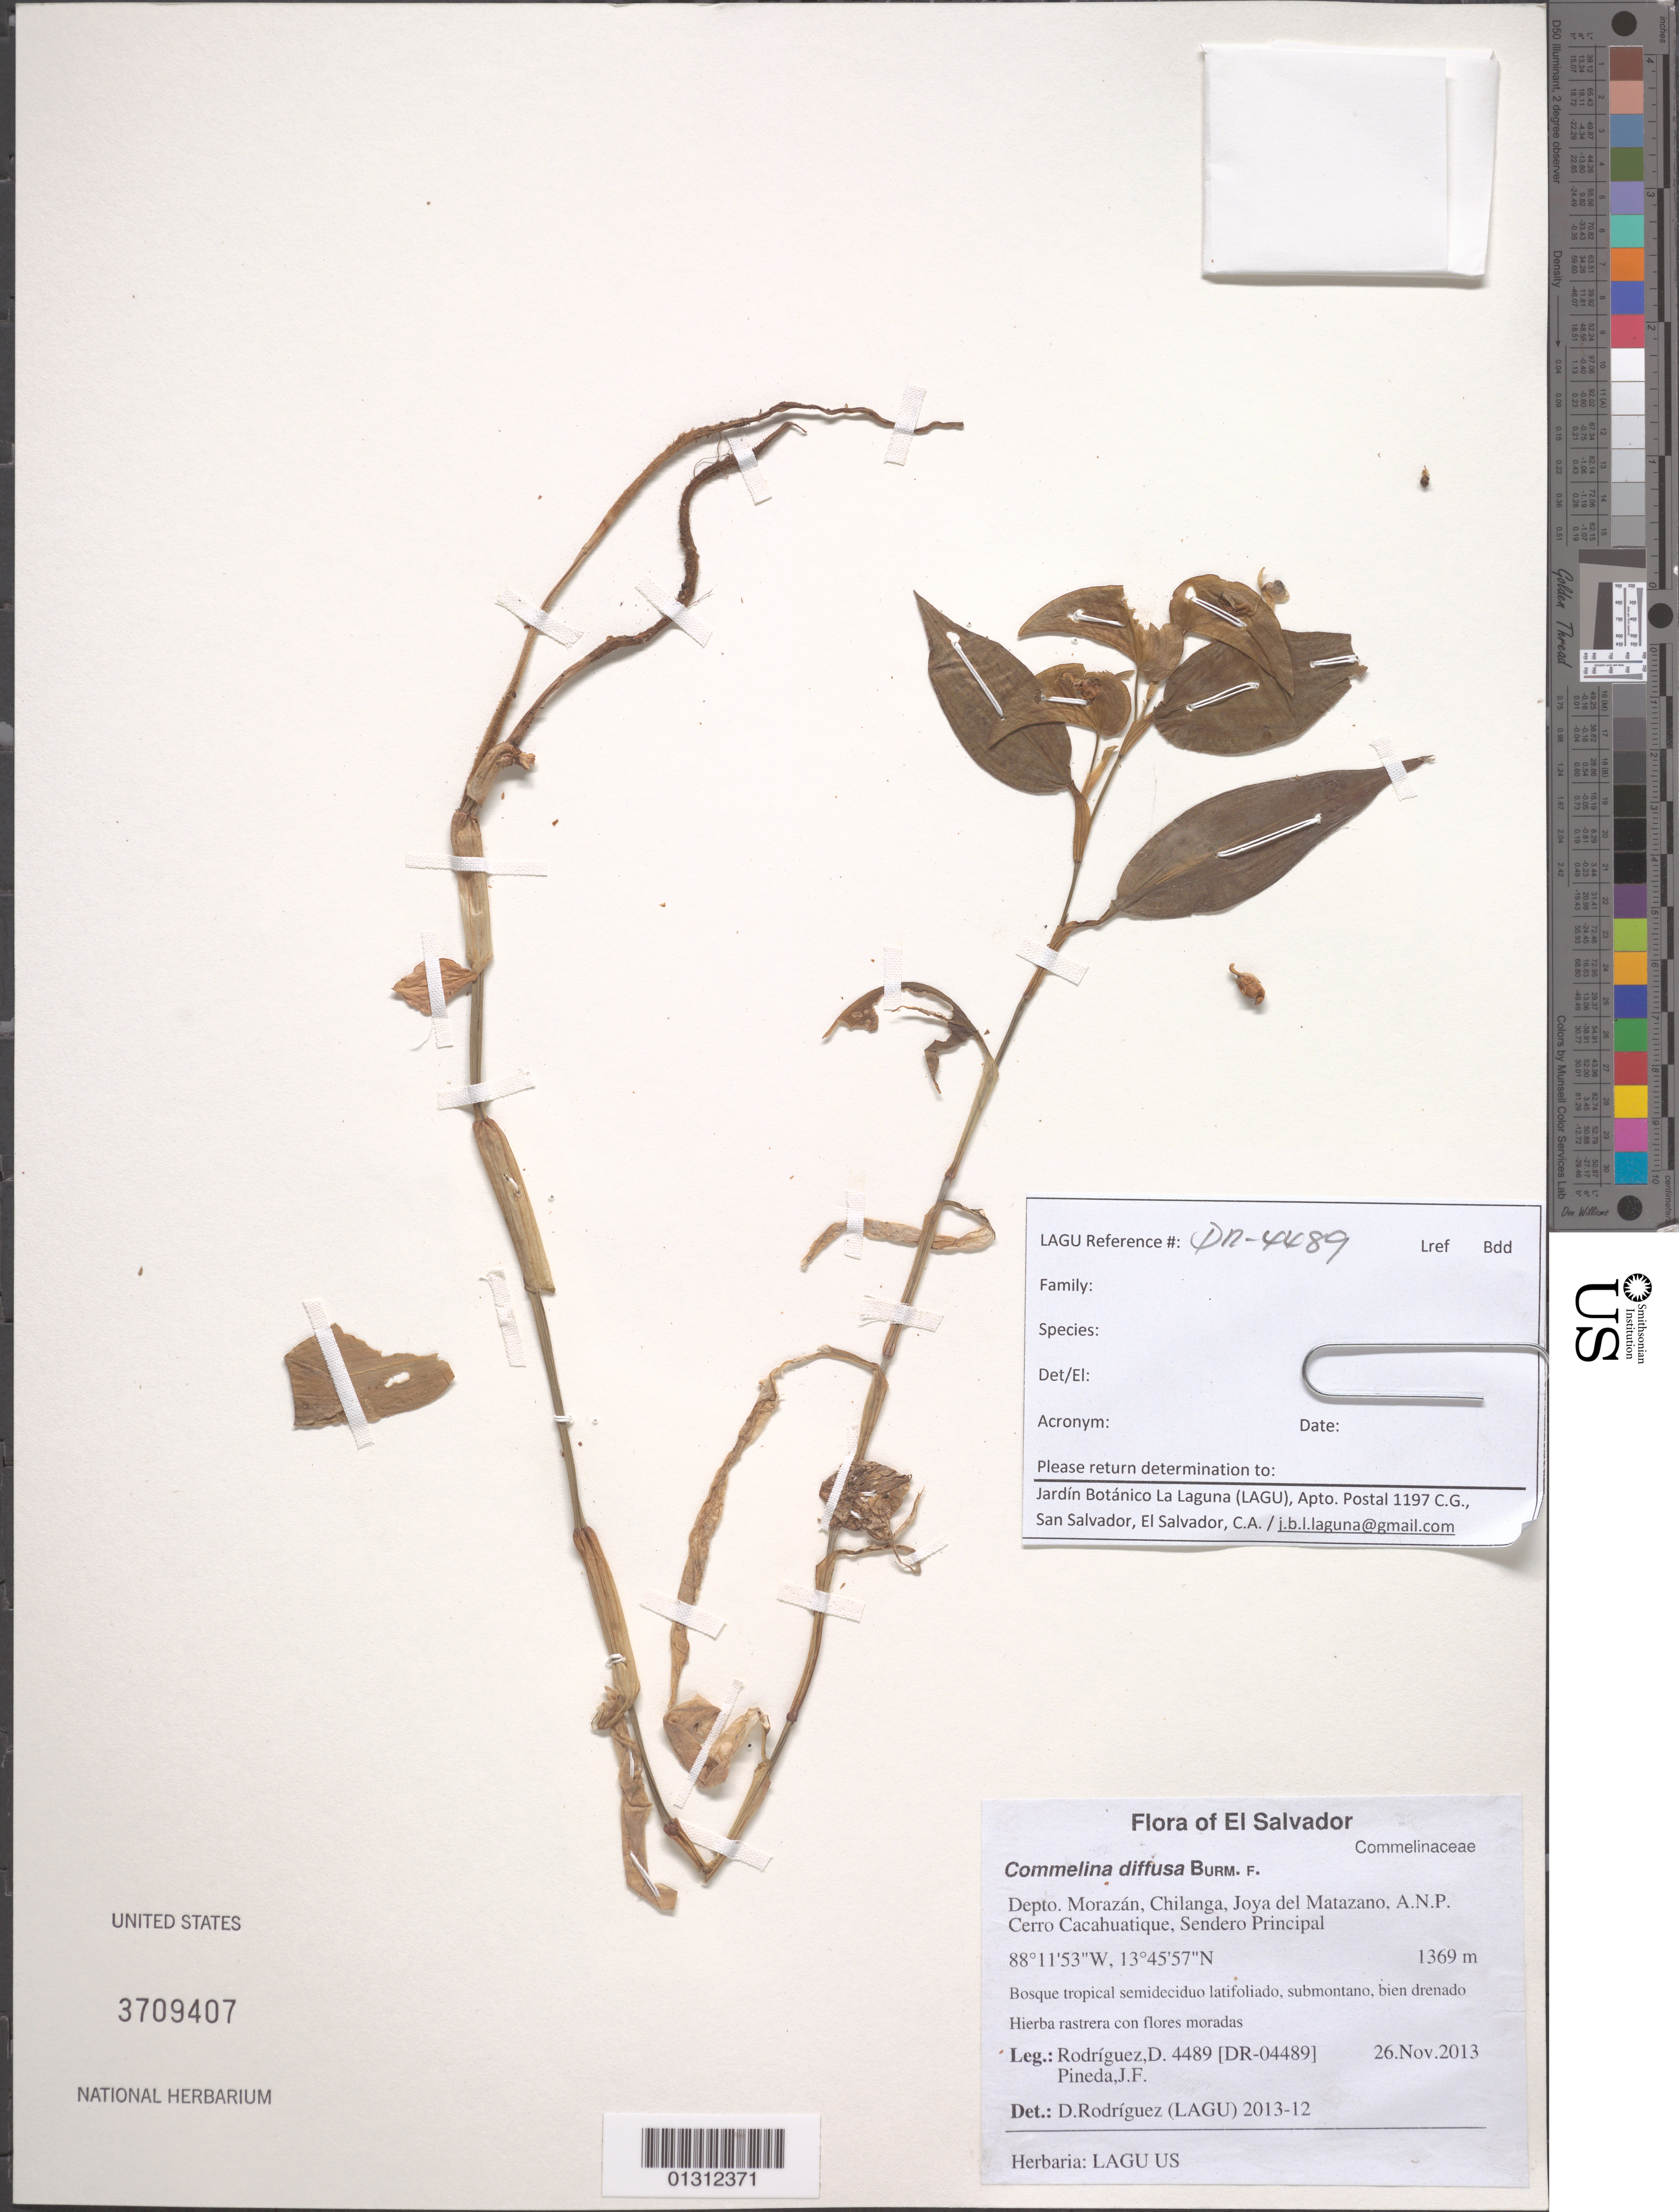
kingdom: Plantae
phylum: Tracheophyta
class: Liliopsida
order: Commelinales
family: Commelinaceae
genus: Commelina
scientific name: Commelina diffusa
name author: Burm. f.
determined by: Rodriguez, D.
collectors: D. Rodriguez & J. Pineda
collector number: DR-04489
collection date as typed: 26.Nov.2013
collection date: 2013-11-26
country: El Salvador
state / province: Morazán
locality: Depto. Morazán, Chilanga, Joya del Matazano, A.N.P. Cerro Cacahuatique, Sendero Principal.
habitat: Bosque tropical semideciduo latifoliado, submontano, bien drenado.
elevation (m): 1369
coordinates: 13 45 57 N, 88 11 53 W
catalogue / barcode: US 3709407